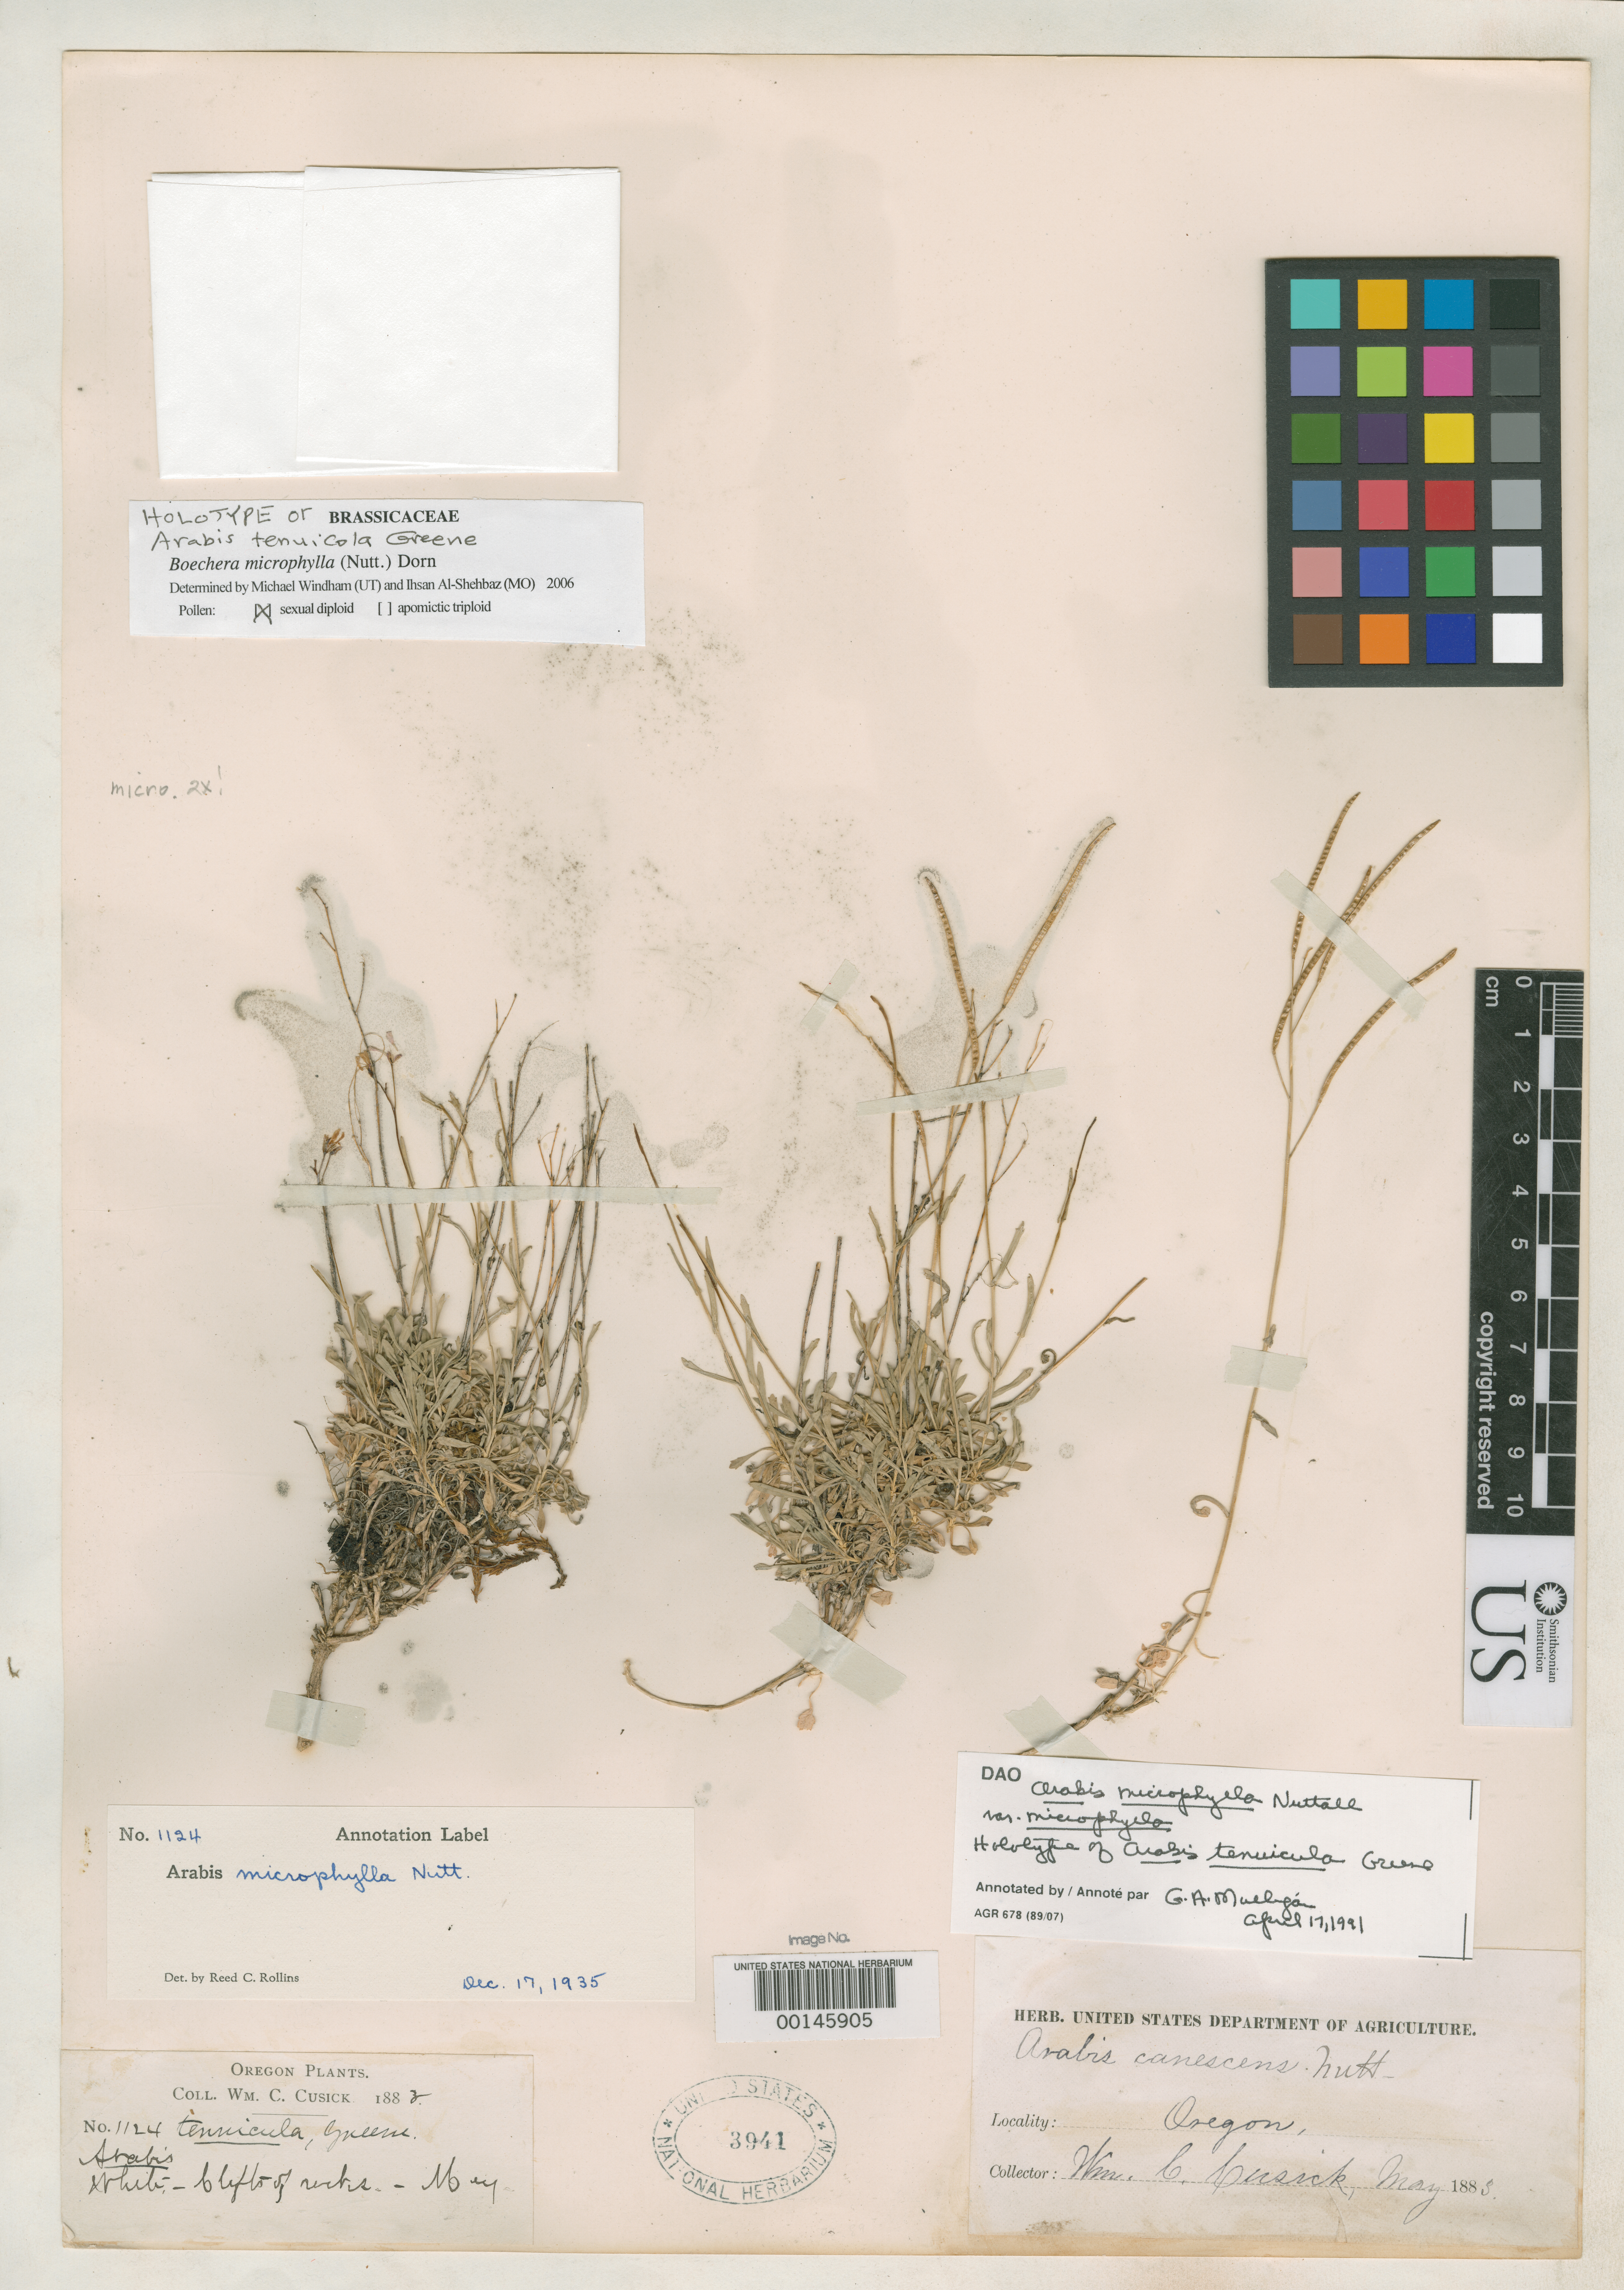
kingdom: Plantae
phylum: Tracheophyta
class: Magnoliopsida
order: Brassicales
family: Brassicaceae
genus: Arabis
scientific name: Arabis tenuicula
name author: Greene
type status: Holotype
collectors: W. C. Cusick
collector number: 1124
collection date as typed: May 1883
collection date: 1883-05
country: United States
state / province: Oregon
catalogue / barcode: US 3941